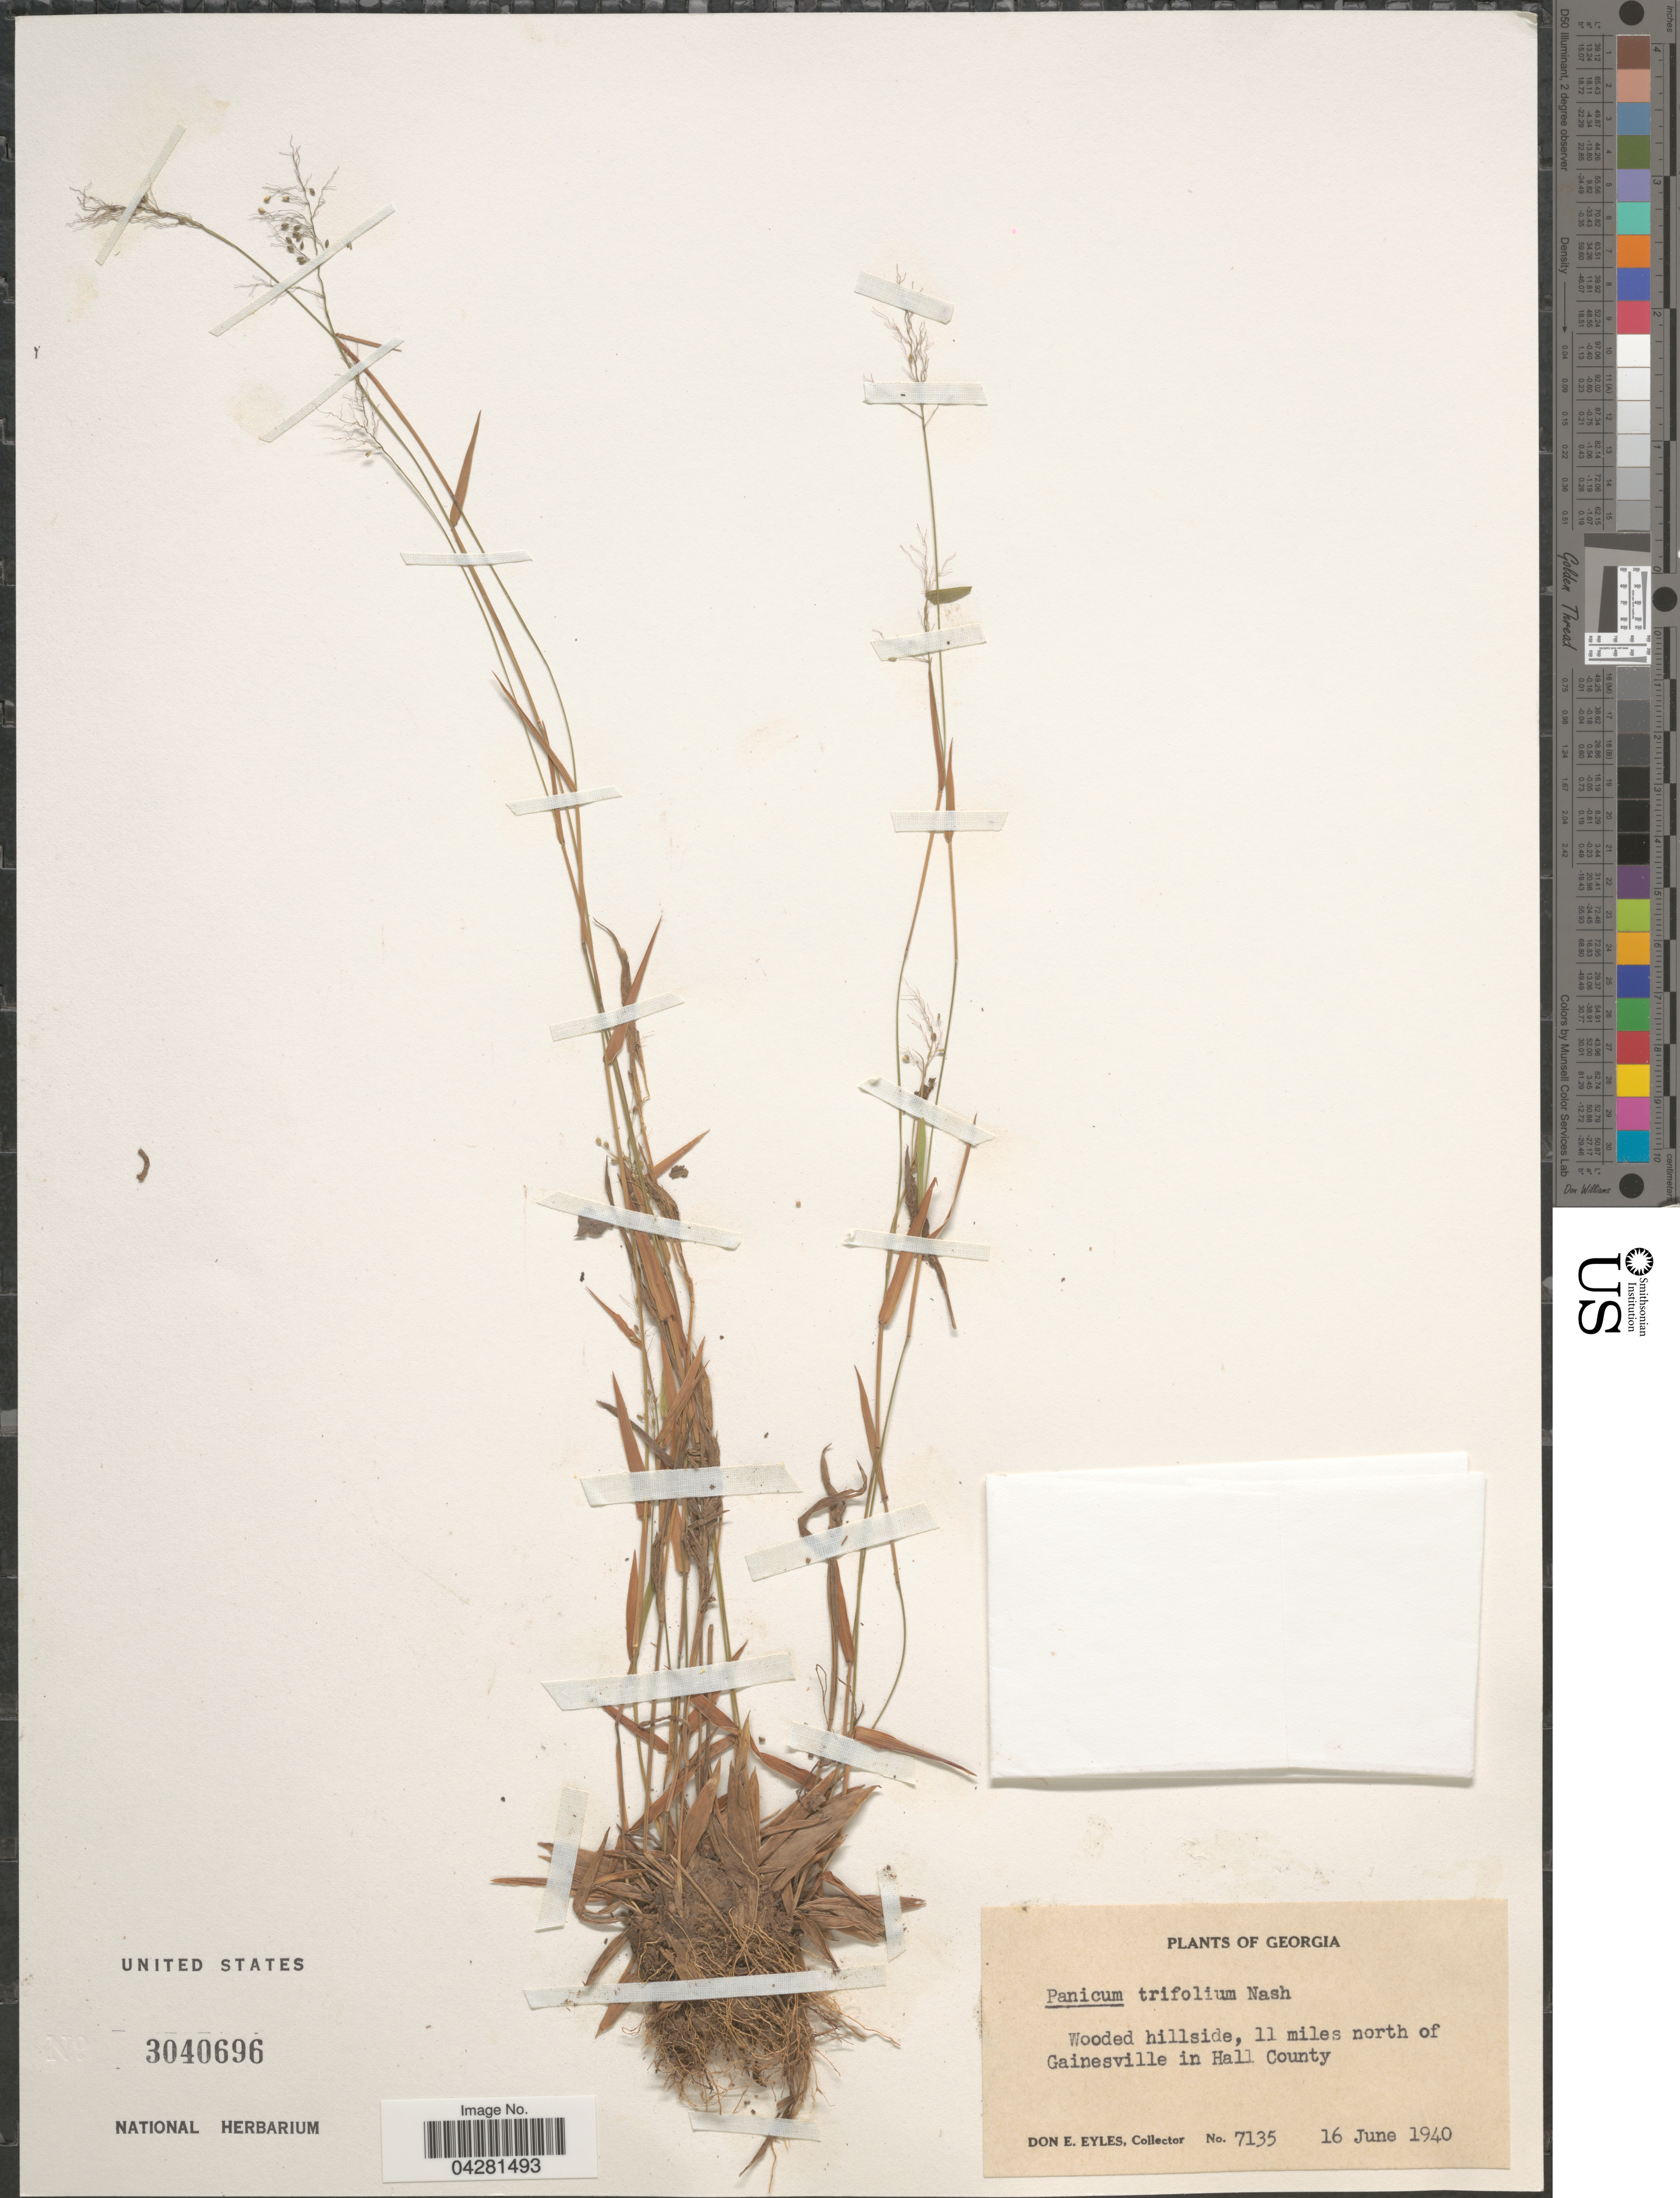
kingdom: Plantae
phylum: Tracheophyta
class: Liliopsida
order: Poales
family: Poaceae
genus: Dichanthelium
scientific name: Dichanthelium dichotomum var. unciphyllum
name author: (Trin.) Davidse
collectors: D. Eyles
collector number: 7135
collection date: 1940-06-16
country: United States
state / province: Georgia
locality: Wooded hillside, 11 miles north of Gainesville in Hall County.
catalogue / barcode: US 3040696